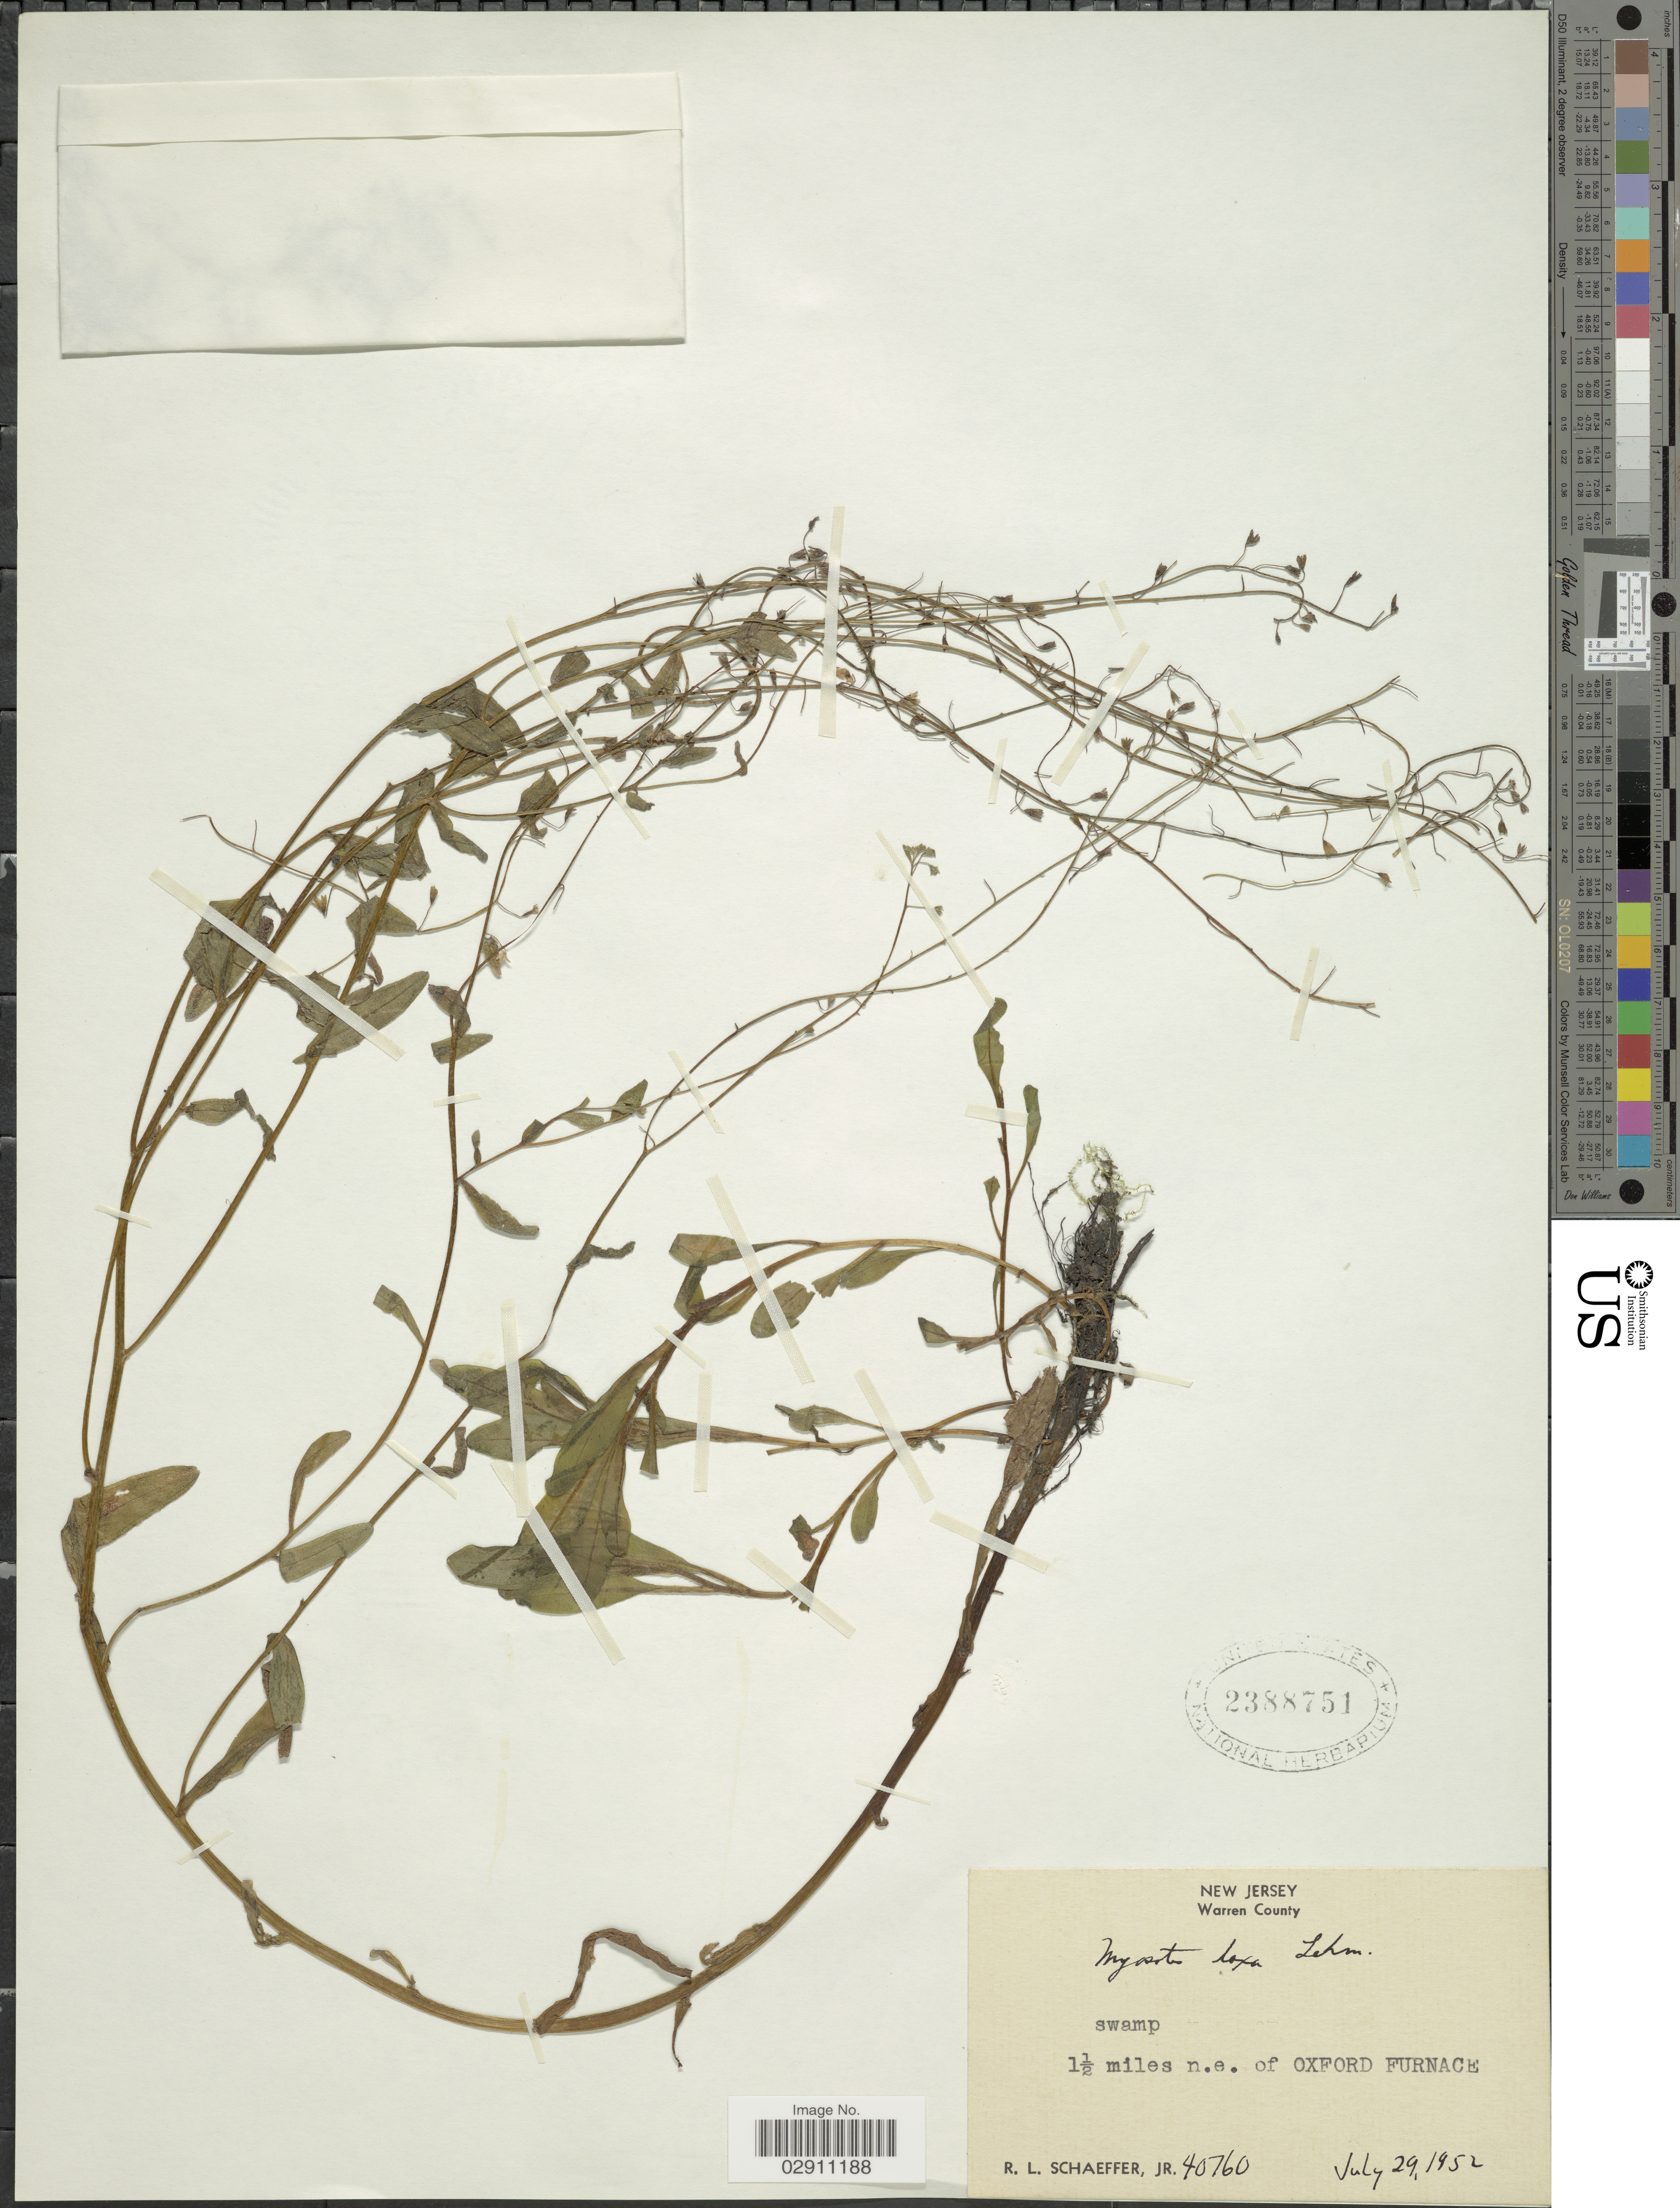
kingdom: Plantae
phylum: Tracheophyta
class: Magnoliopsida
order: Boraginales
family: Boraginaceae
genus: Myosotis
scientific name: Myosotis laxa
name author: F. Lehm.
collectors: R. L. Schaeffer Jr.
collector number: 40760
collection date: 1952-07-29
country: United States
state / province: New Jersey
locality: Warren County, swamp, 1 1/2 miles n.e. of Oxford Furnace.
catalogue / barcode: US 2388751